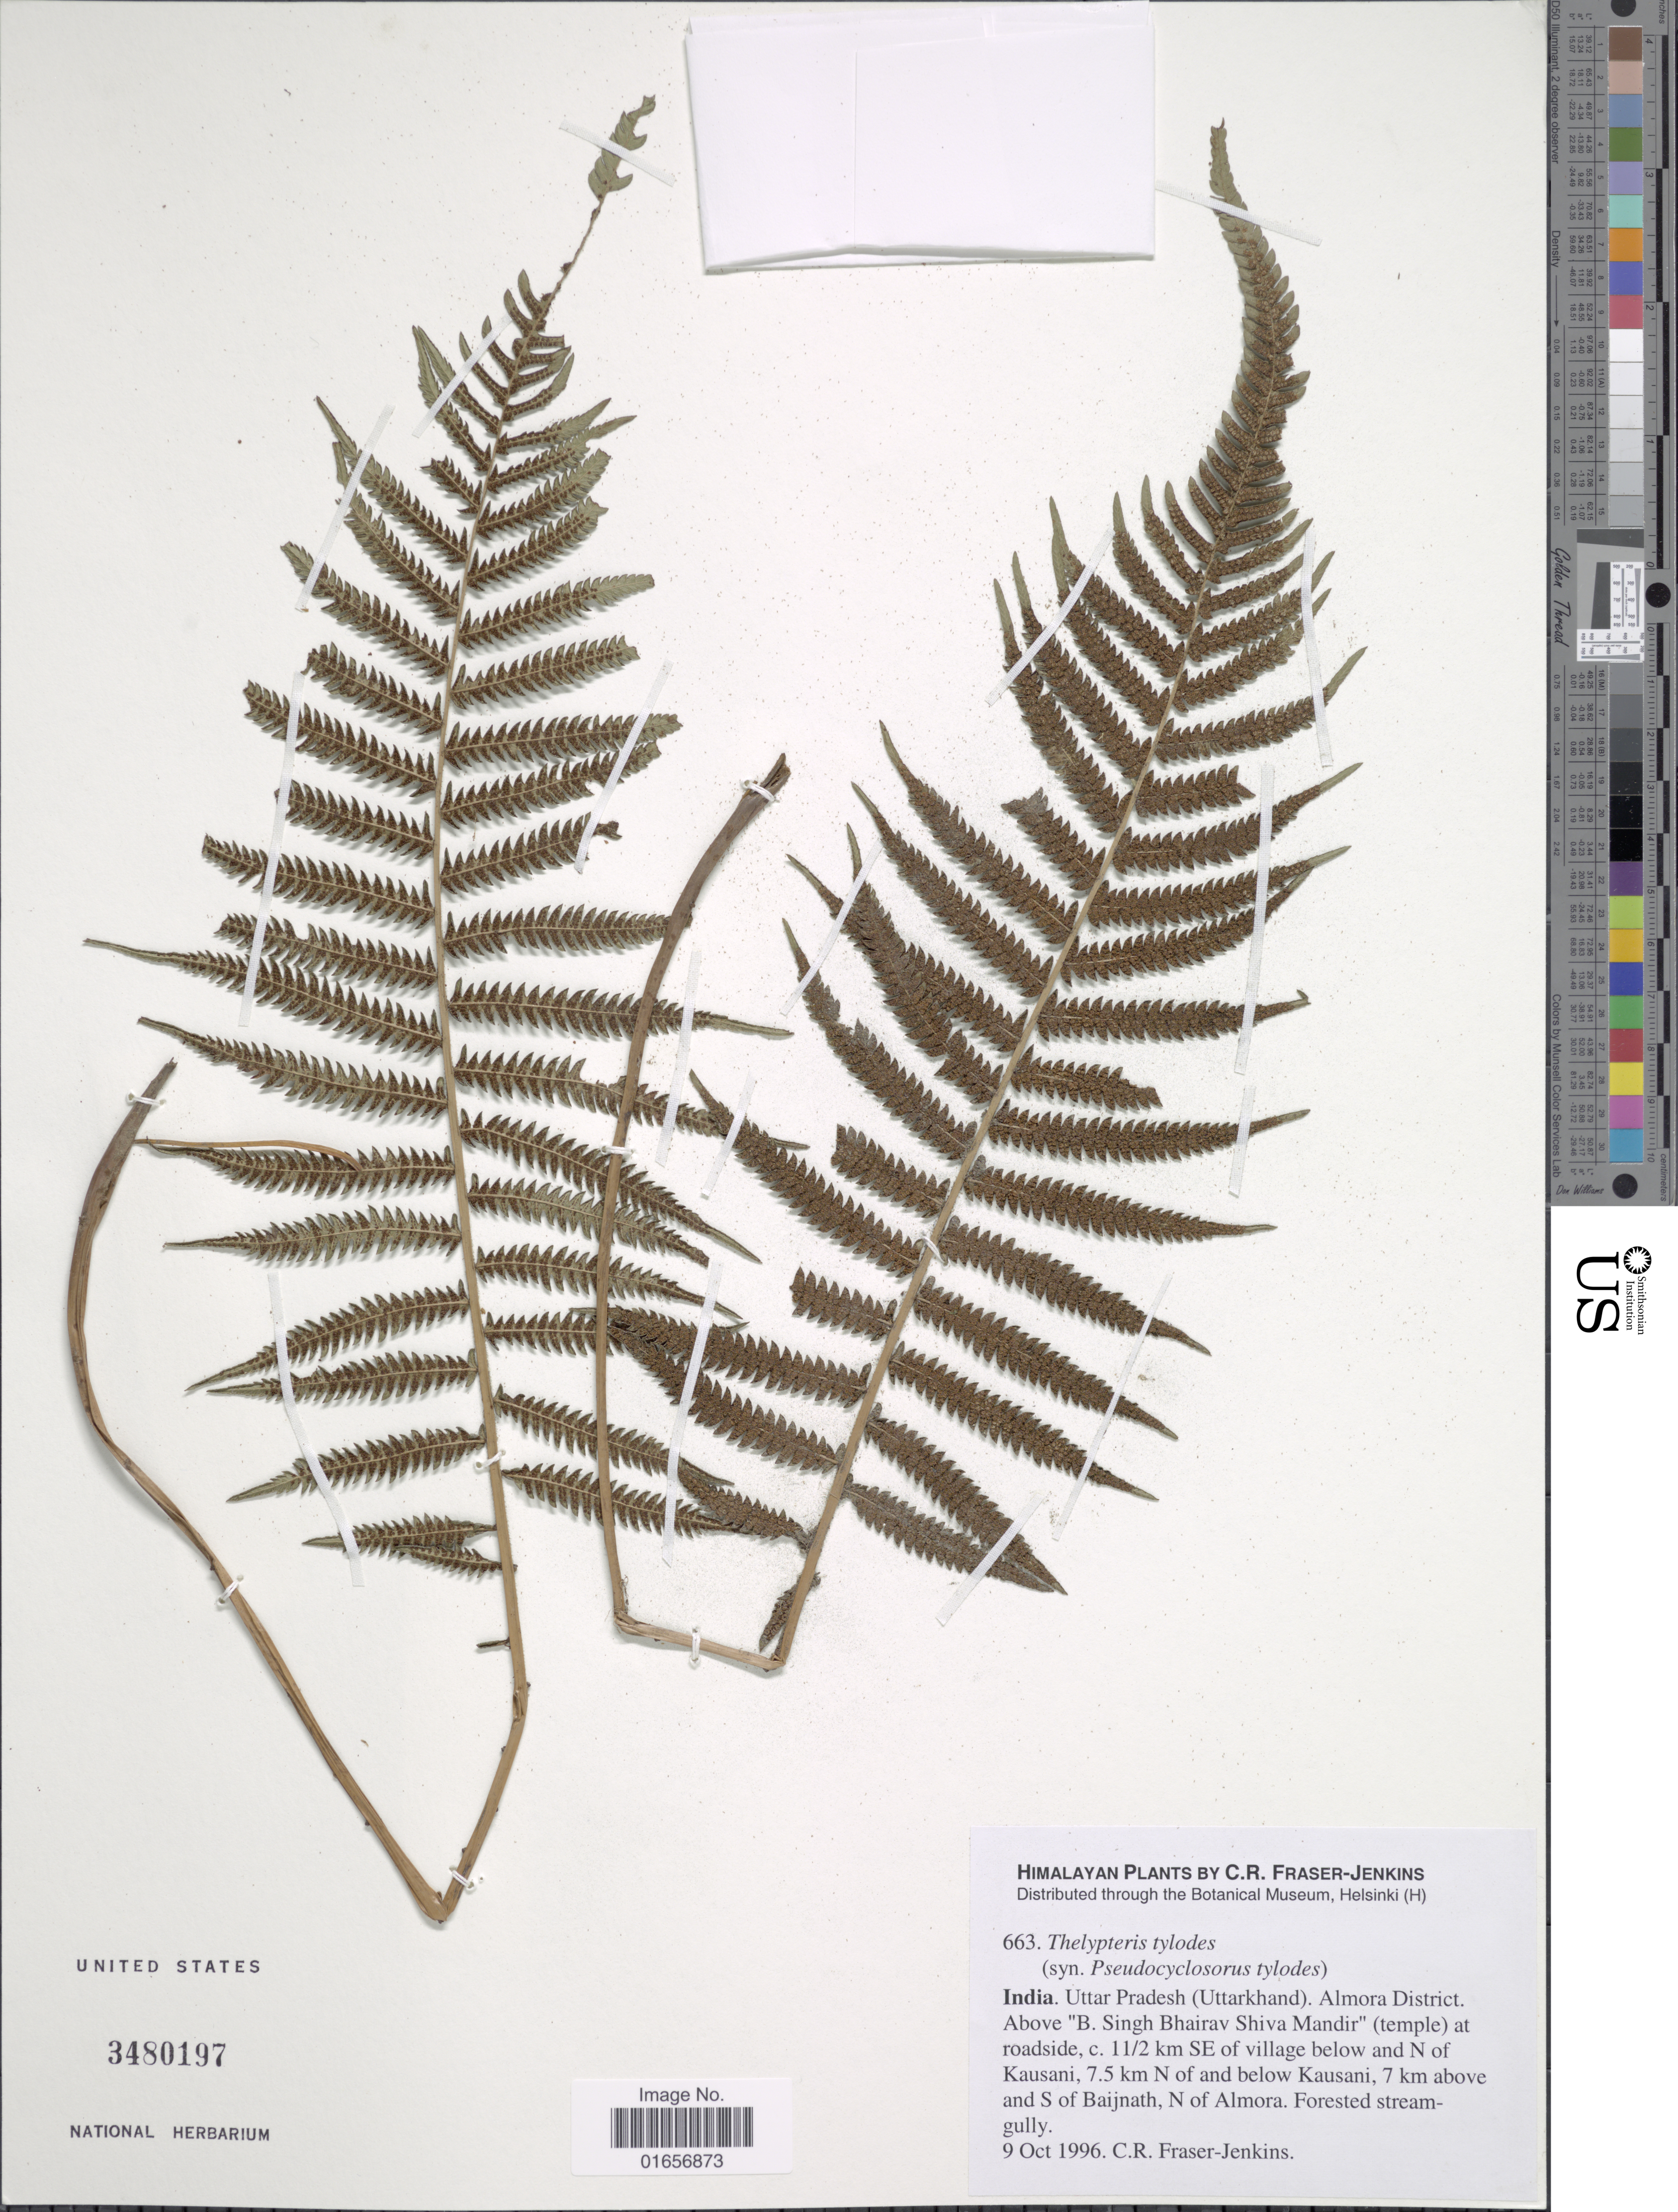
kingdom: Plantae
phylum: Tracheophyta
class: Polypodiopsida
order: Polypodiales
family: Thelypteridaceae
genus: Pseudocyclosorus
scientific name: Pseudocyclosorus tylodes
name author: (Kunze) Ching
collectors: C. R. Fraser-Jenkins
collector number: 663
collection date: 1996-10-09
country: India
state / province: Uttar Pradesh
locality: Himalayan, (Uttarkhand), Almora District, above "B. Singh Bharav Shiva Mandir" (temple) at roadside, c. 11/2 km SE of villlage below and N of Kausani. 7.5 km. N of and below Kausani, 7 km above and S. of Baijnath, N of Almora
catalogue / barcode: US 3480197